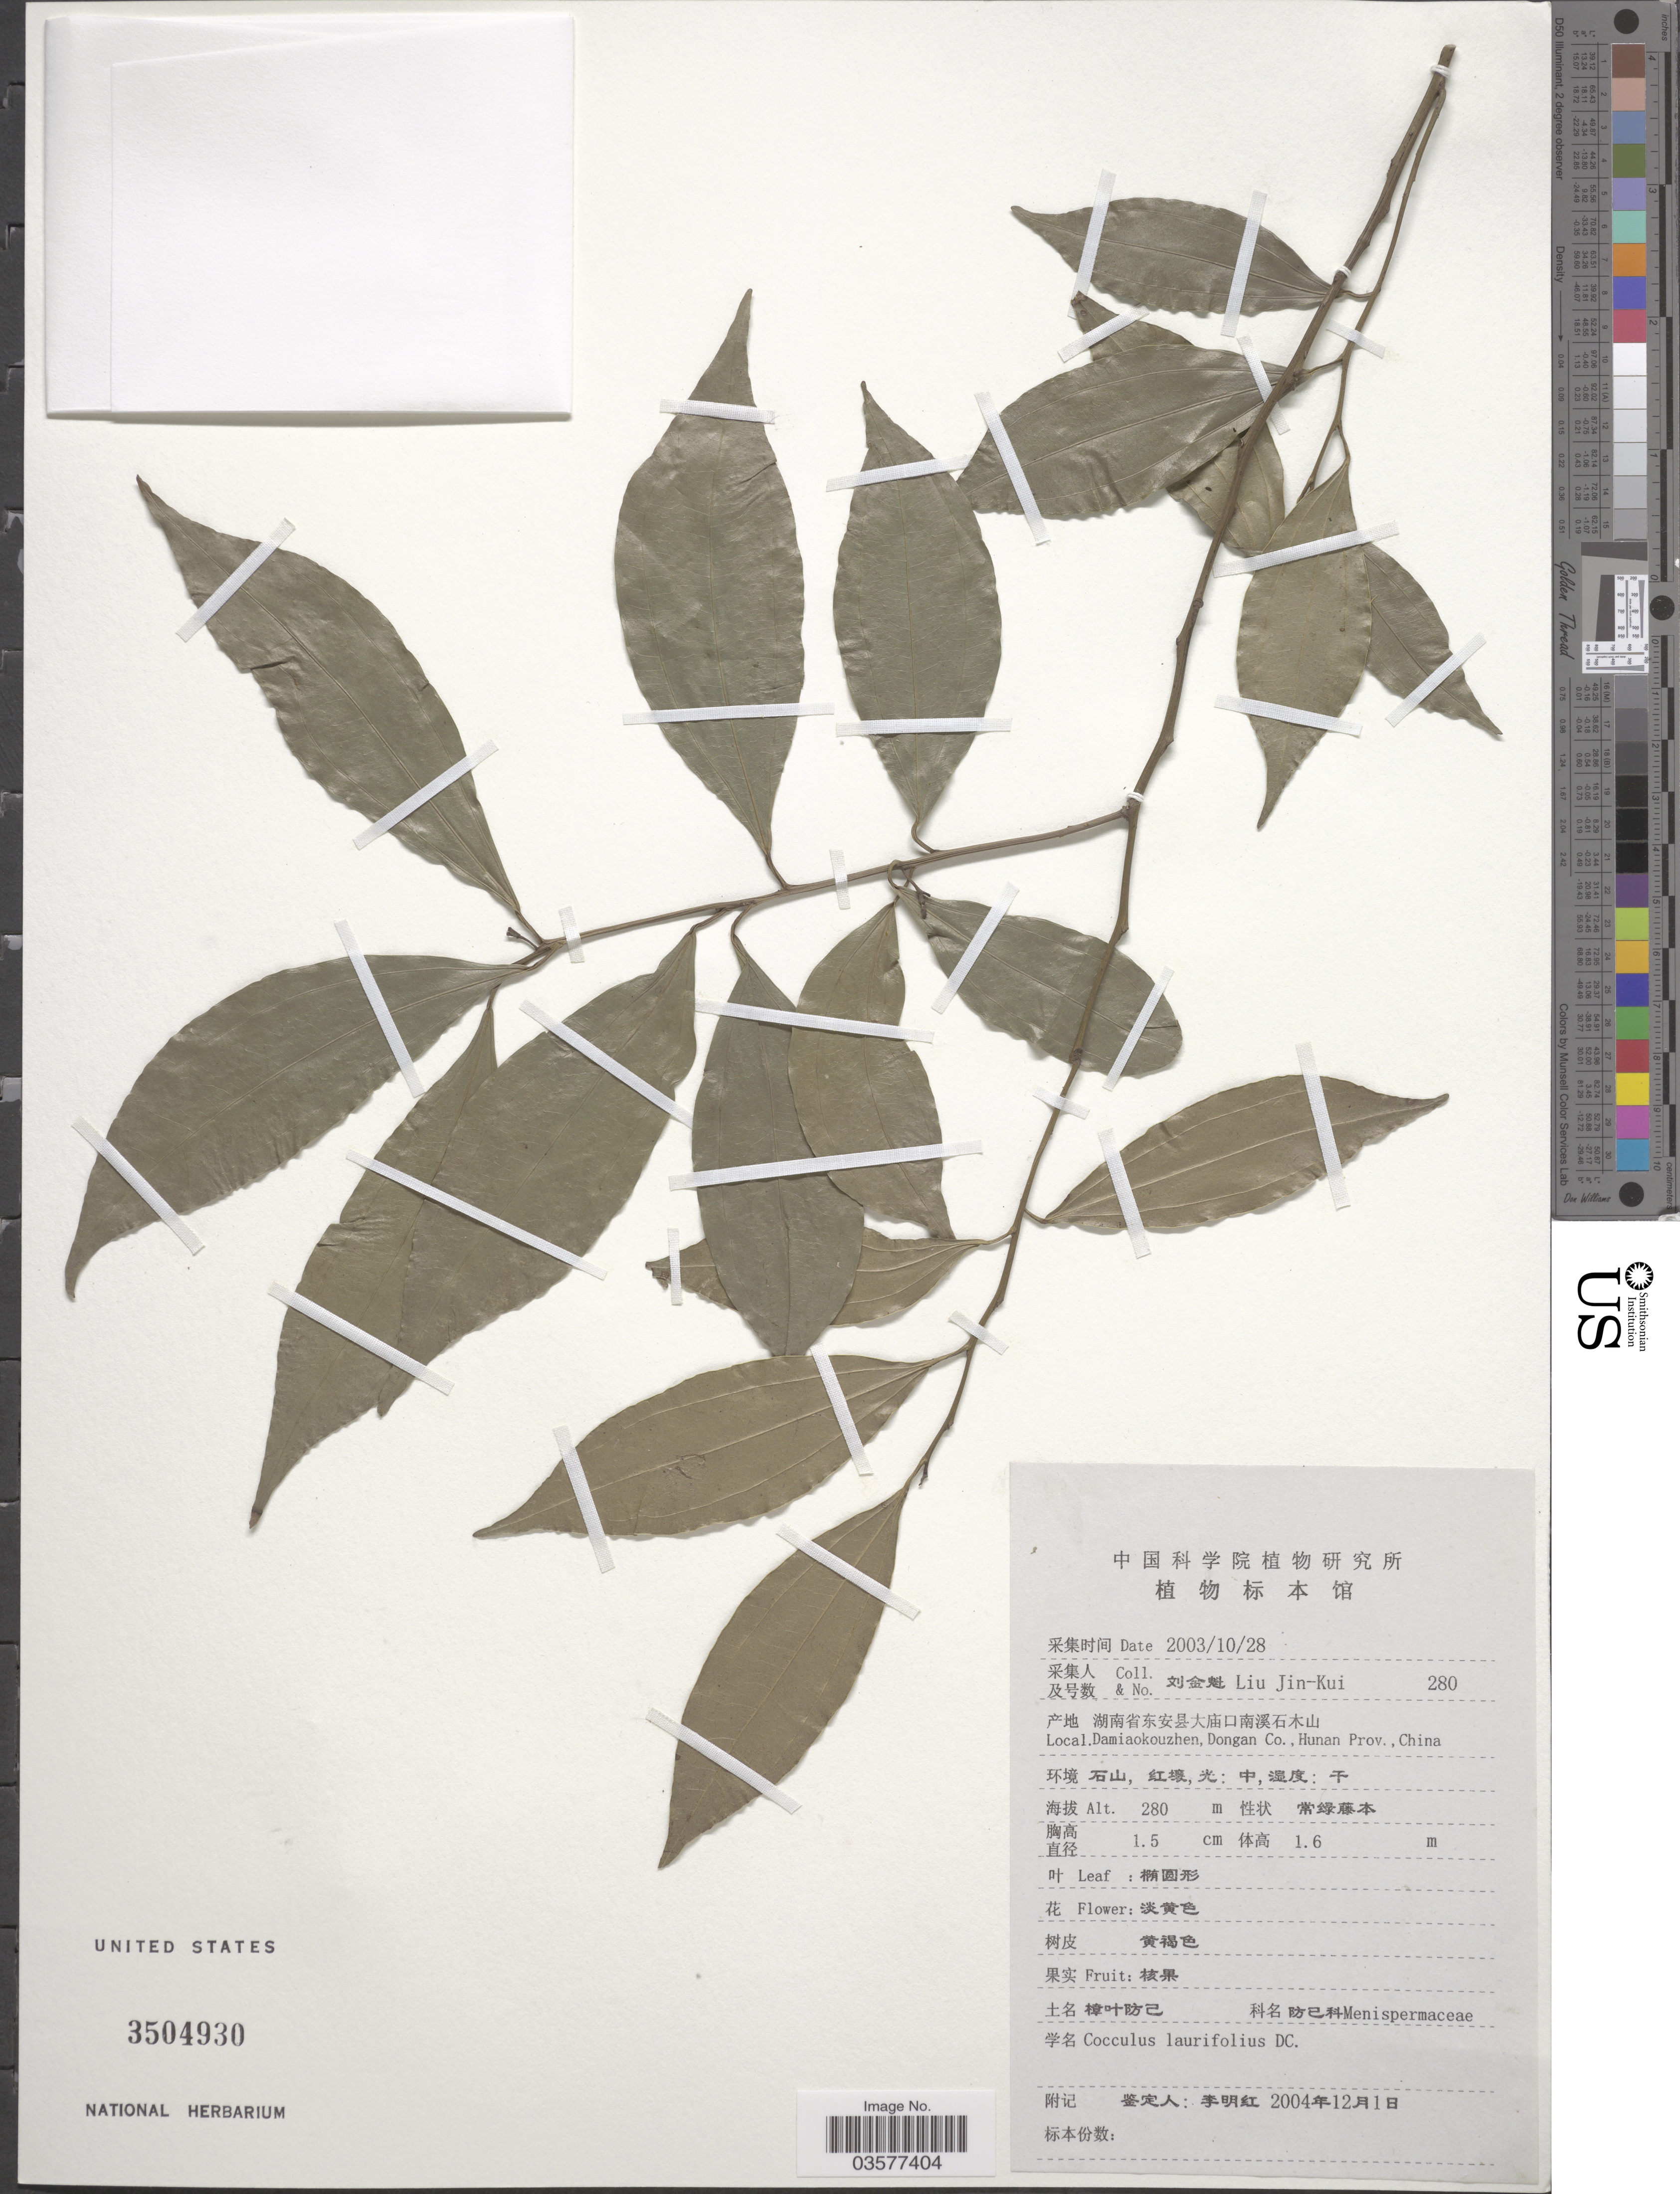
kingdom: Plantae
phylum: Tracheophyta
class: Magnoliopsida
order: Ranunculales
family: Menispermaceae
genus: Cocculus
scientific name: Cocculus laurifolius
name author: DC.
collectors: Liu Jin-Kui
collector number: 280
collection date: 2003-10-28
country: China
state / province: Hunan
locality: Damiaokouzhen, Dongan Co.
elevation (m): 280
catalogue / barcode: US 3504930